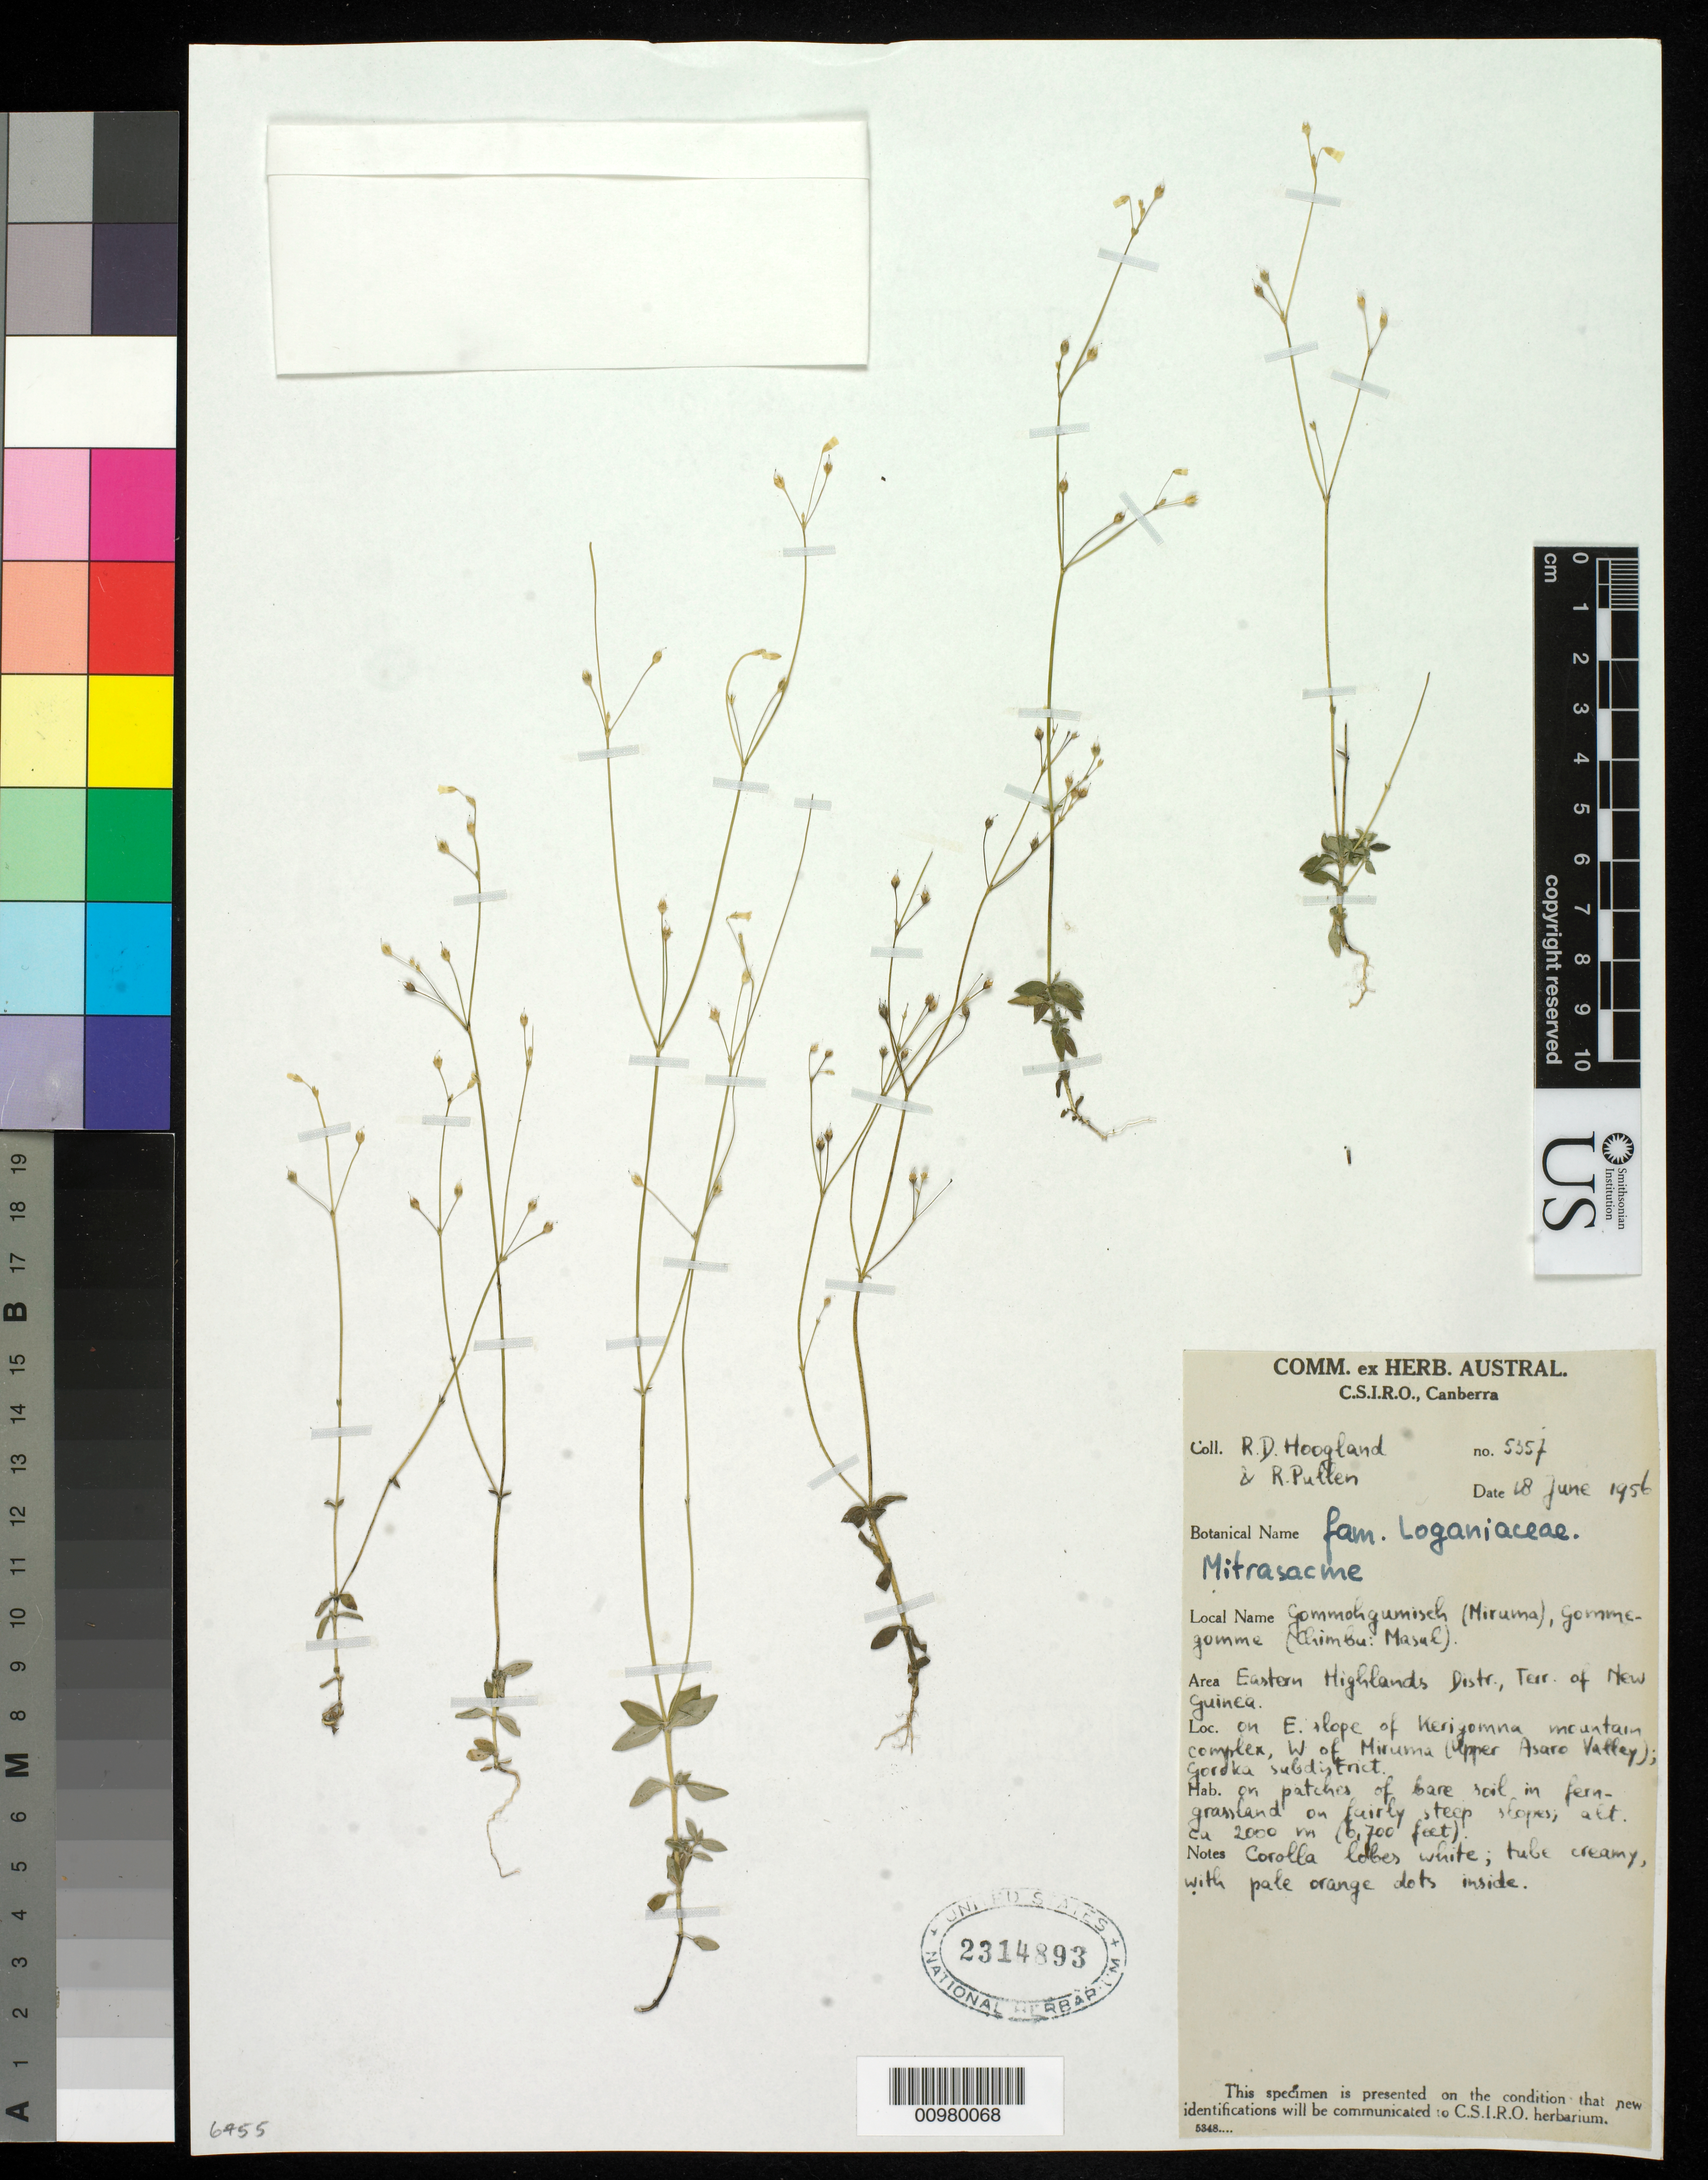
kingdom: Plantae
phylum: Tracheophyta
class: Magnoliopsida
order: Gentianales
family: Loganiaceae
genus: Mitrasacme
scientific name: Mitrasacme sp.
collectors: R. D. Hoogland & R. Pullen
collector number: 5357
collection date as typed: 18 Jun 1956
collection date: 1956-06-18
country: Papua New Guinea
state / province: Eastern Highlands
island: New Guinea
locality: On E slope of Kerigomna Mountain complex, W of Miruma (Upper Asaro Valley); Gordka subdistrict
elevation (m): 2000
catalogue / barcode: US 2314893